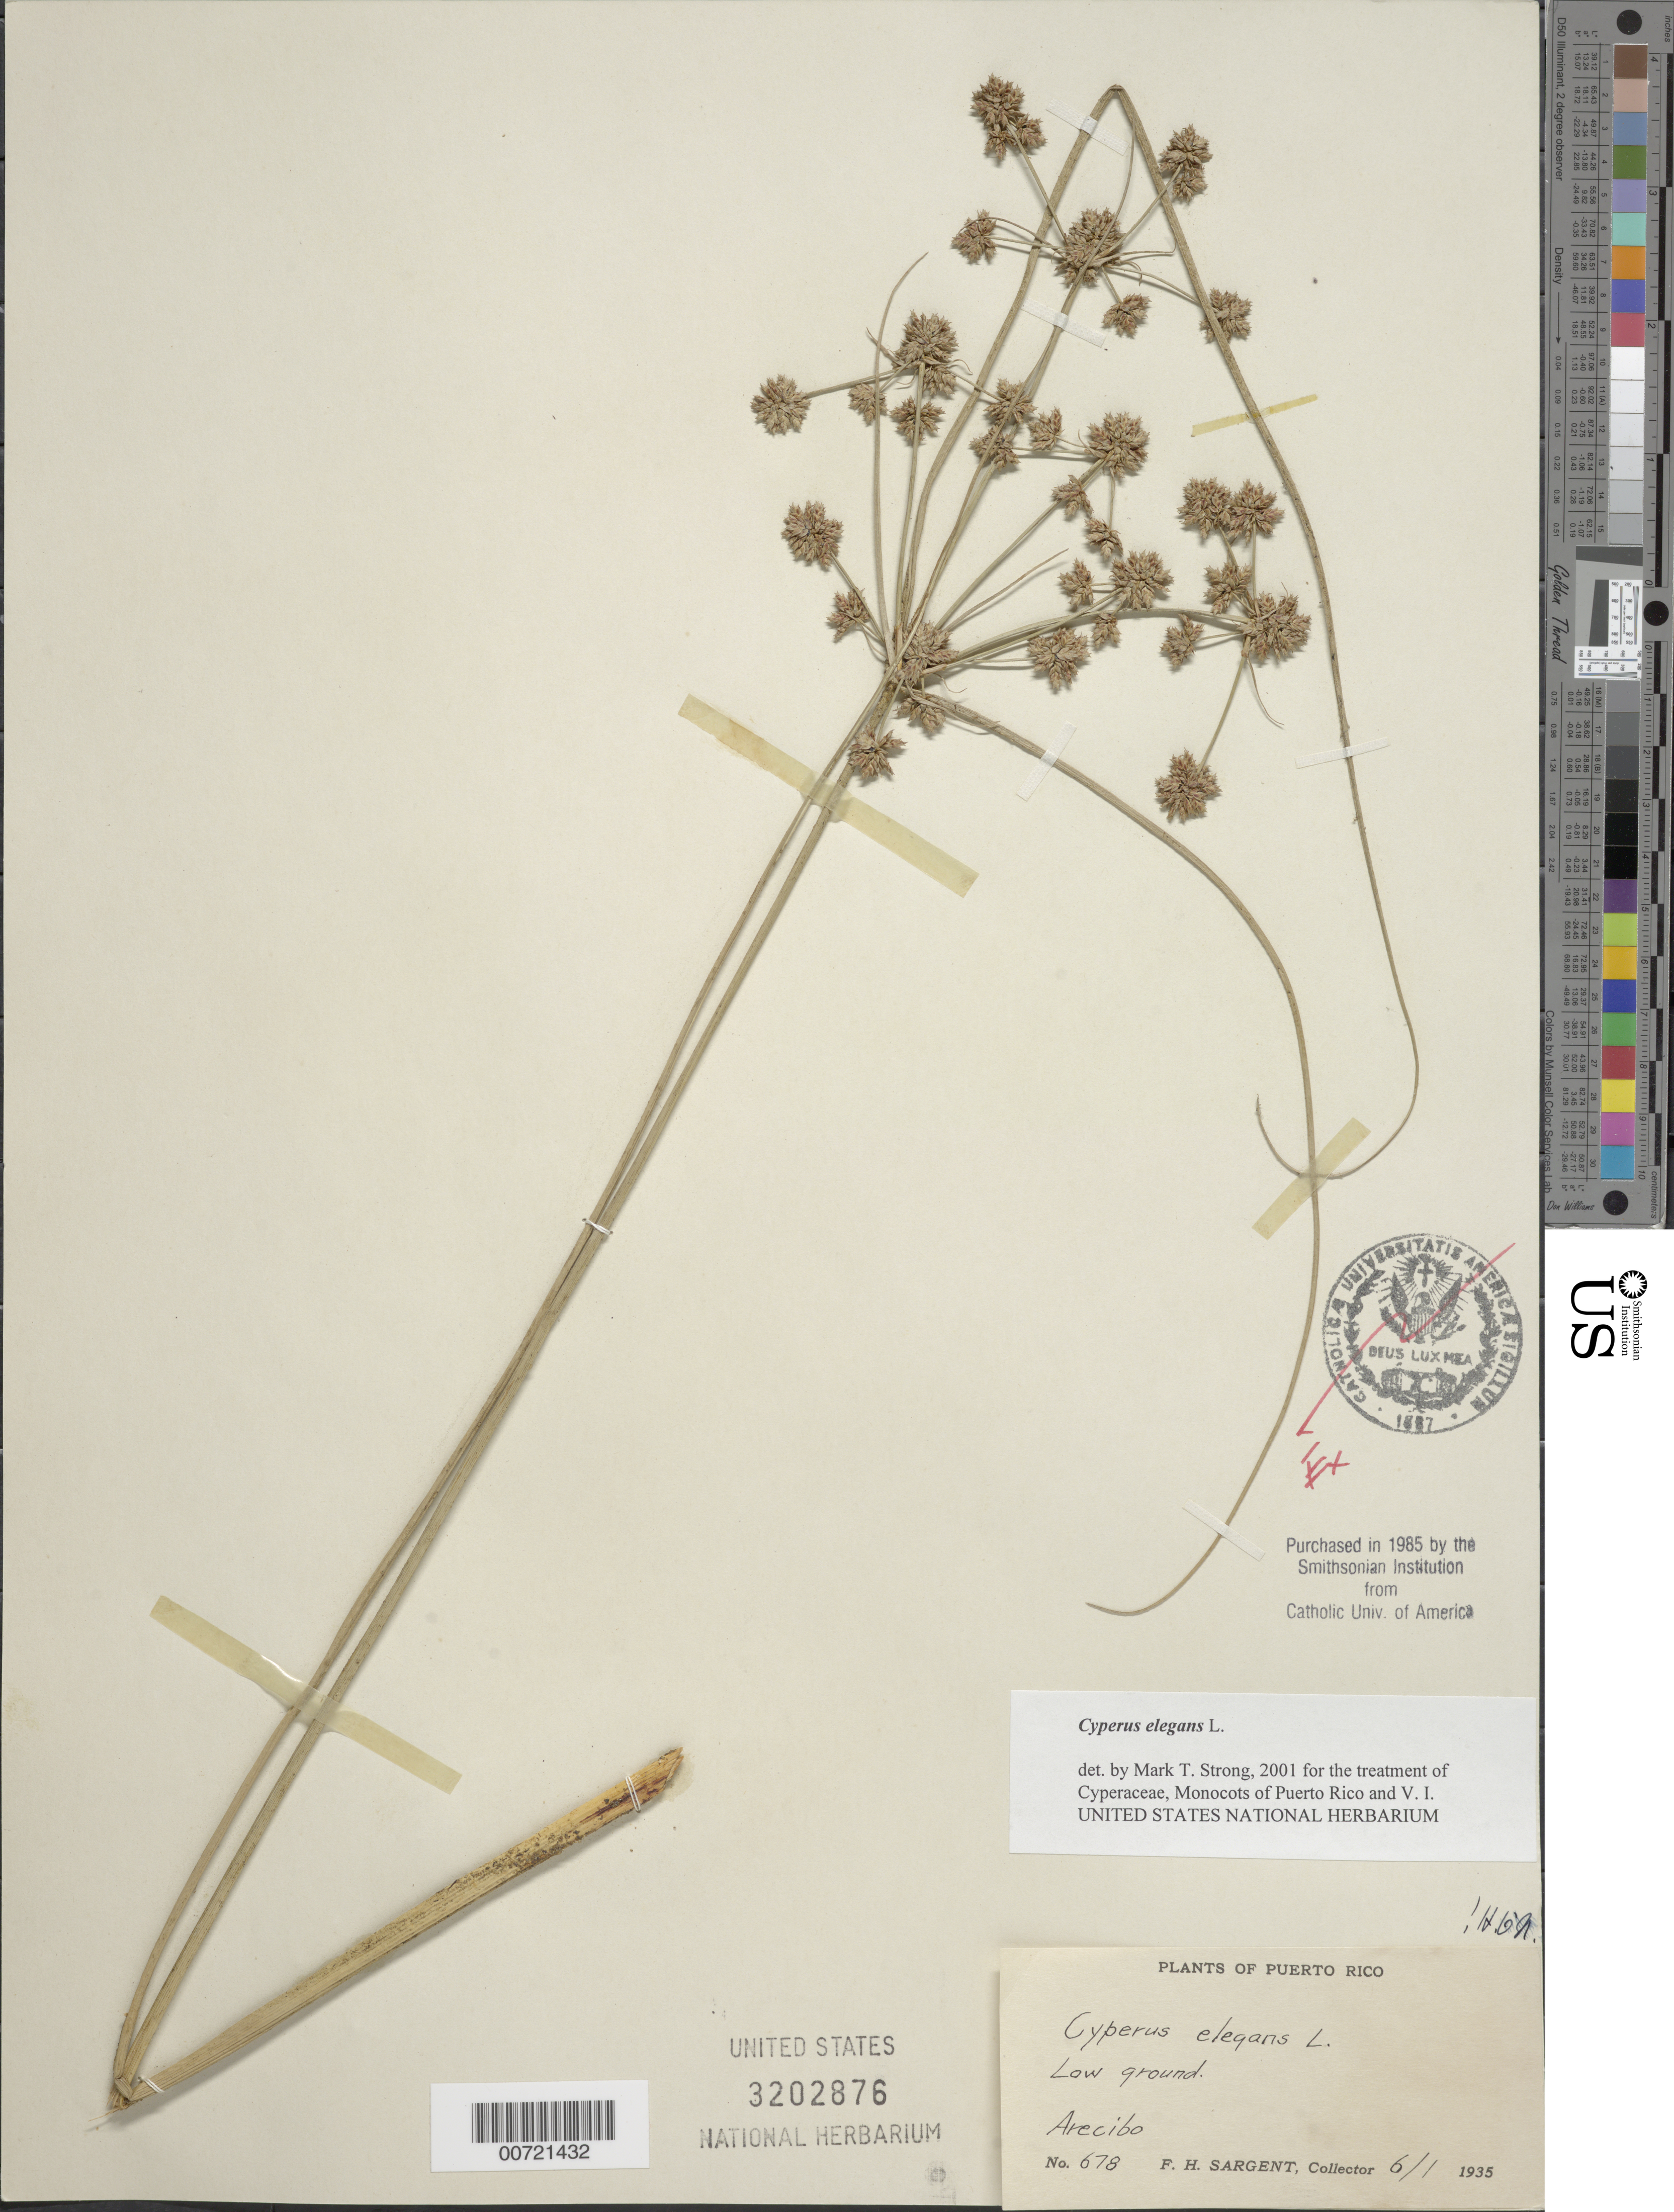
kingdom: Plantae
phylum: Tracheophyta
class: Liliopsida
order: Poales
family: Cyperaceae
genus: Cyperus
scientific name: Cyperus elegans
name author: L.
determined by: Strong, M. T., (US), Smithsonian Institution - National Museum of Natural History (UNITED STATES)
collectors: F. H. Sargent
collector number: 678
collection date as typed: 06 Jan 1935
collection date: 1935-01-06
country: Puerto Rico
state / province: Arecibo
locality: Arecibo.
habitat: Low ground.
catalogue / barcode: US 3202876